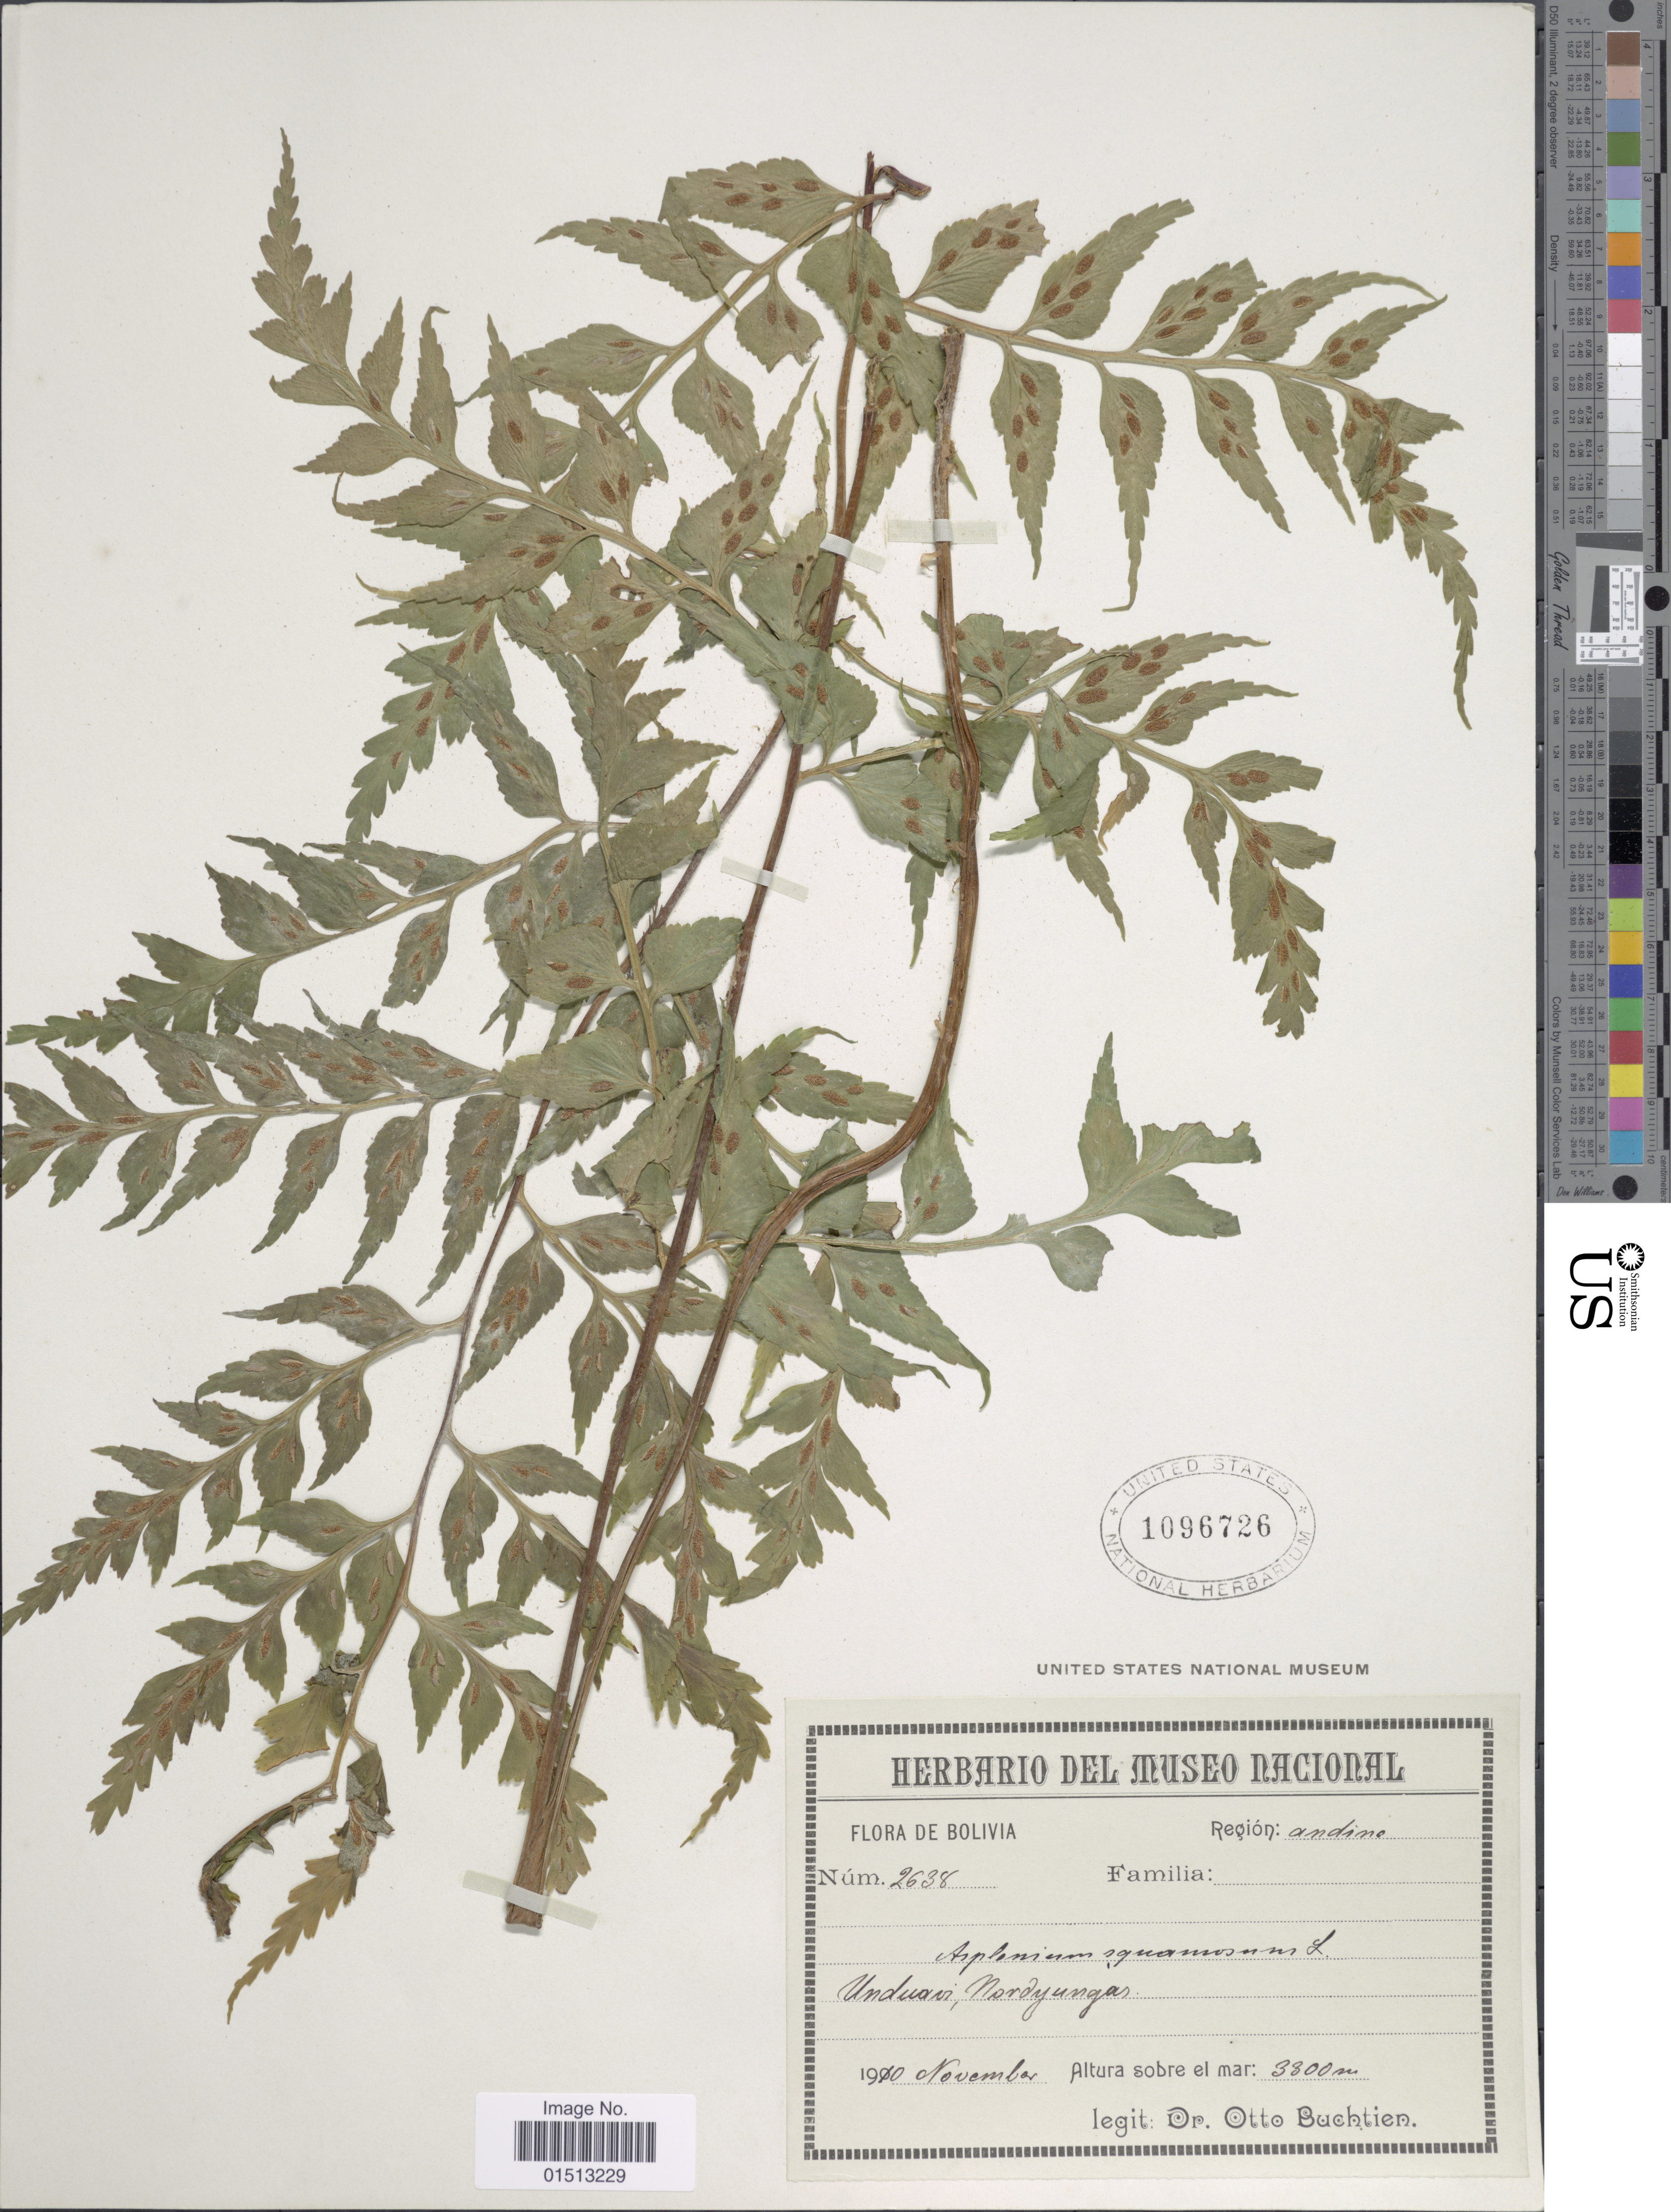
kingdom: Plantae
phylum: Tracheophyta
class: Polypodiopsida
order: Polypodiales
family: Aspleniaceae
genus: Asplenium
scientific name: Asplenium squamosum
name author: L.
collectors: O. Buchtien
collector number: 2638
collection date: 1910-11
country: Bolivia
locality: Unduavi, Nordyungas, region: andine.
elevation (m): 3300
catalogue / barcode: US 1096726